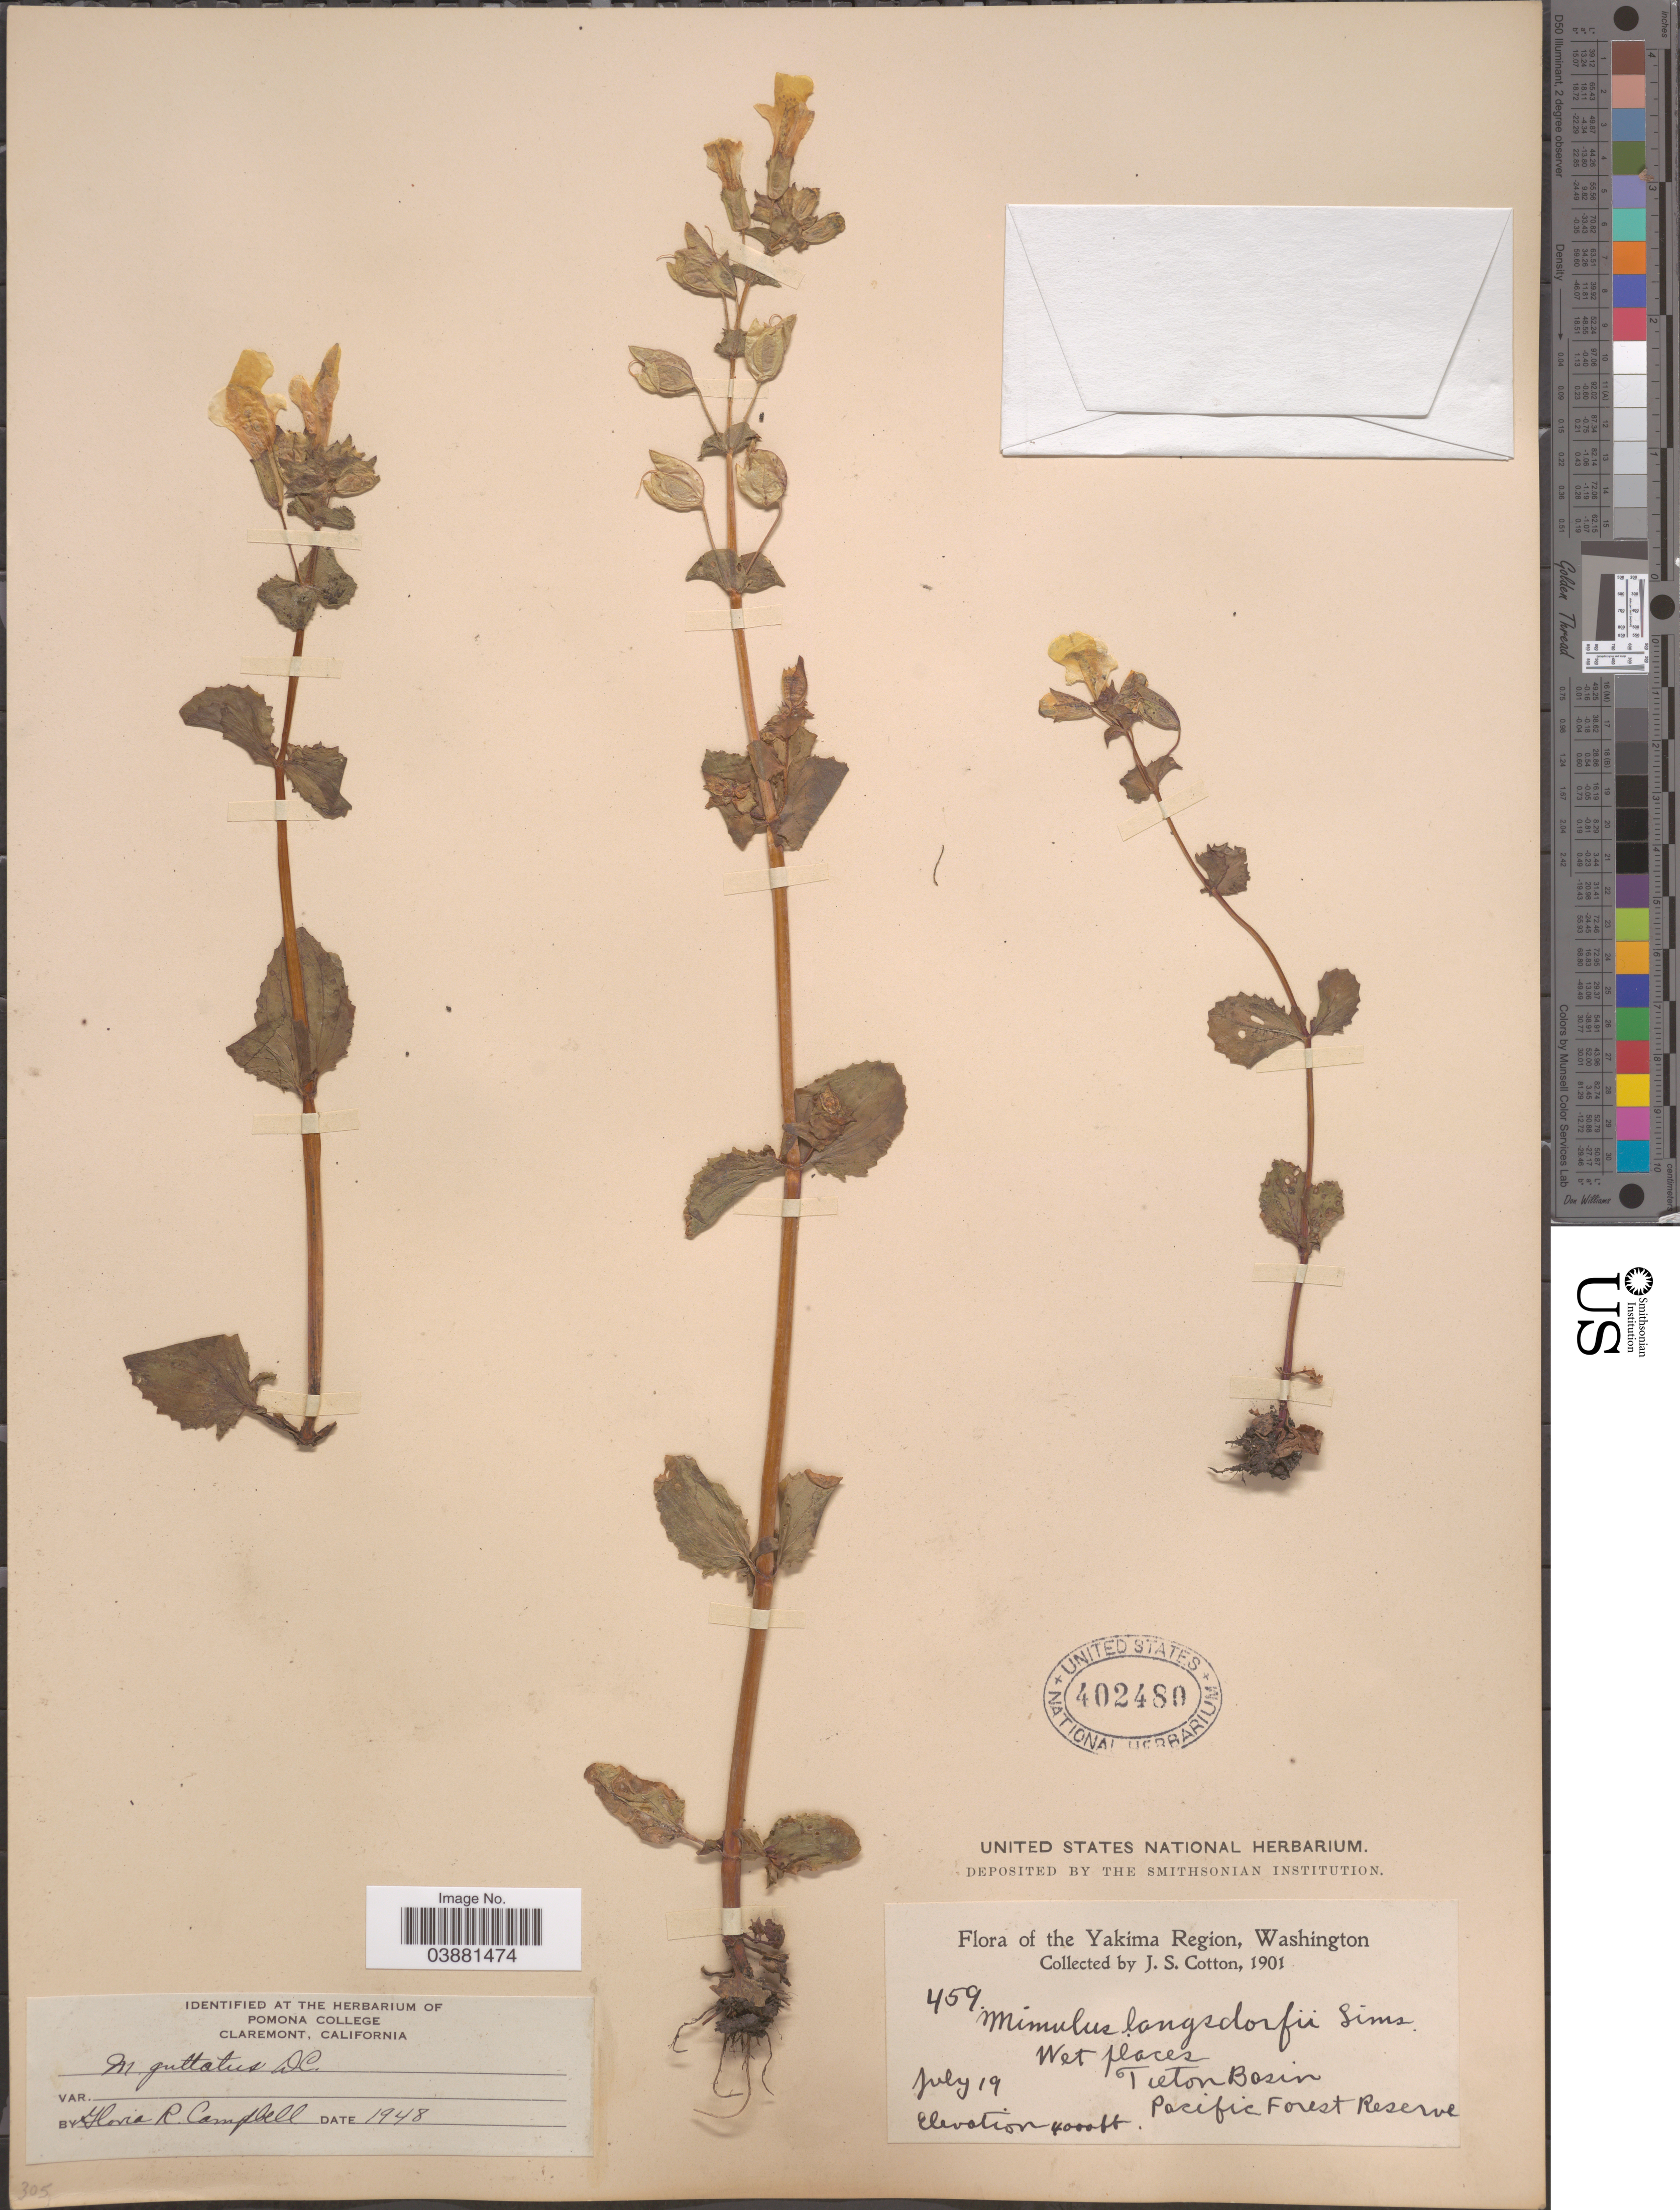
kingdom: Plantae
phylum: Tracheophyta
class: Magnoliopsida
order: Lamiales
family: Phrymaceae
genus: Mimulus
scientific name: Mimulus guttatus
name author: DC.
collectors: J. S. Cotton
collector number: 459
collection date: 1901-07-19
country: United States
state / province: Washington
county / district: Yakima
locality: Yakima Region. Tieton Basin. Pacific Forest Reserve.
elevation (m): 1219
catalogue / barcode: US 402480